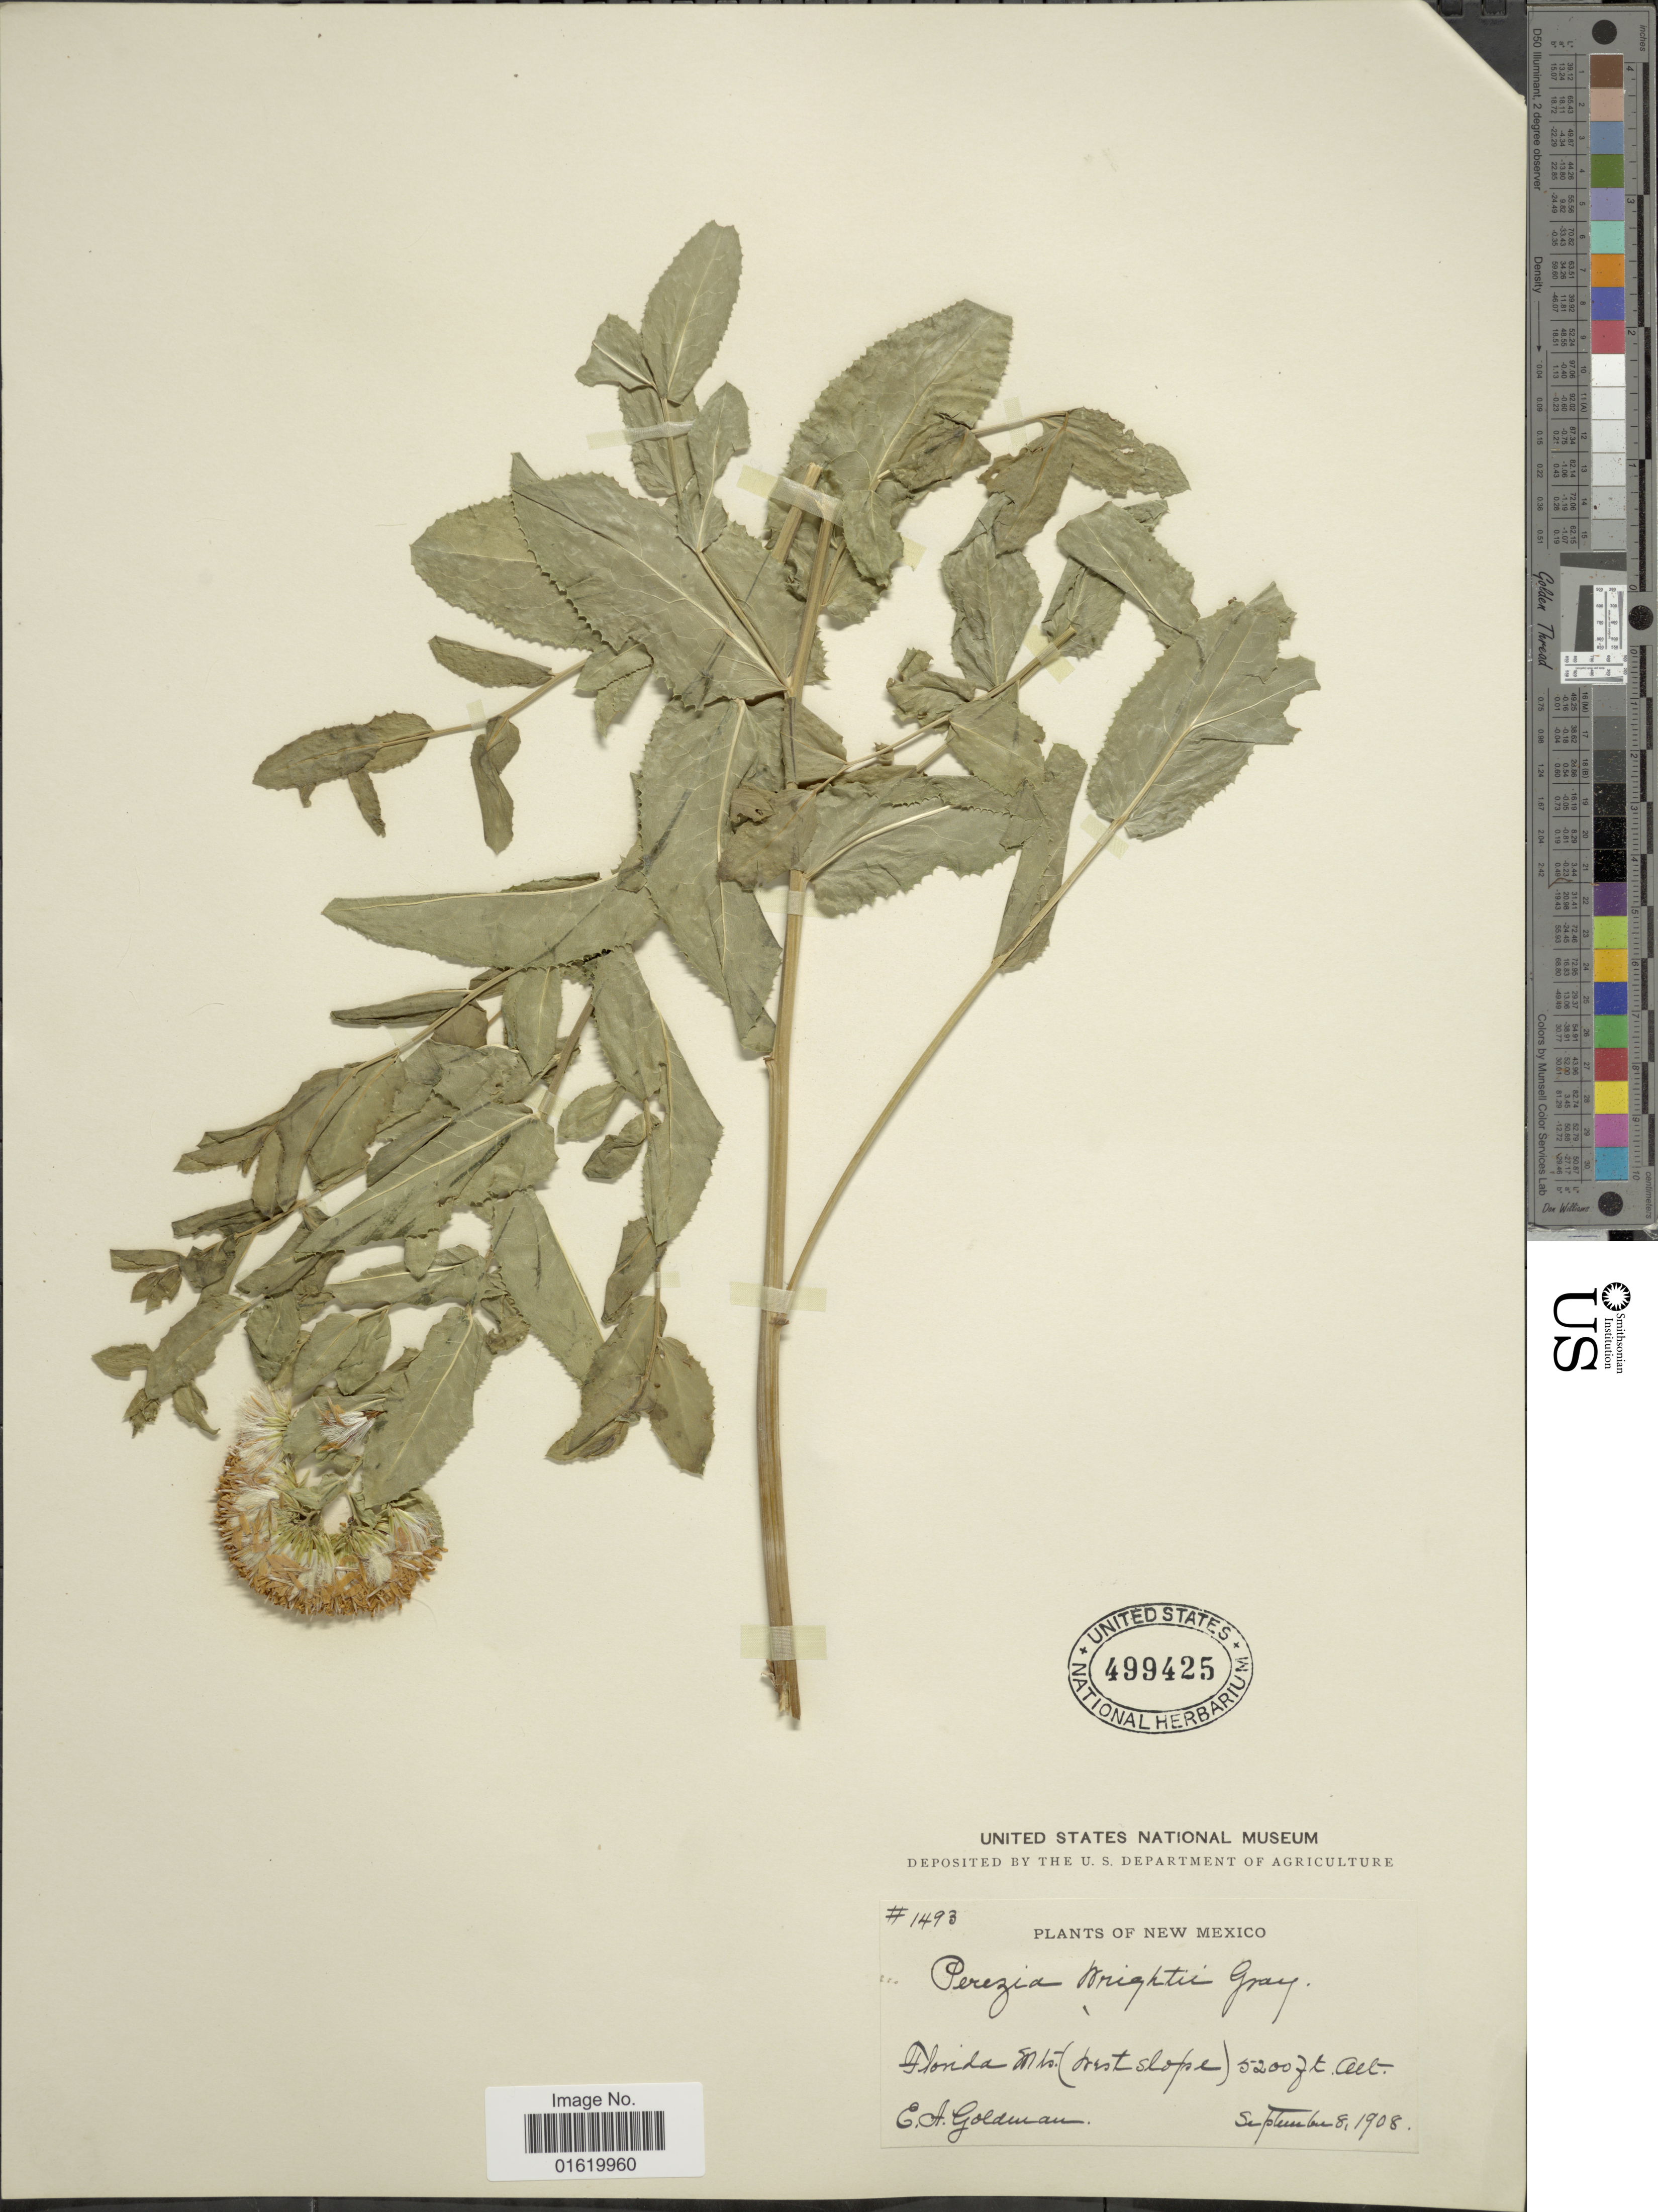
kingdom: Plantae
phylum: Tracheophyta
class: Magnoliopsida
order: Asterales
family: Asteraceae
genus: Acourtia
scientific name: Acourtia wrightii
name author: (A. Gray) Reveal & R.M. King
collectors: E. A. Goldman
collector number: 1493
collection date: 1908-09-08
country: United States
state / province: New Mexico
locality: Florida Mts. (West slope).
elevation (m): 1585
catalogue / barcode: US 499425